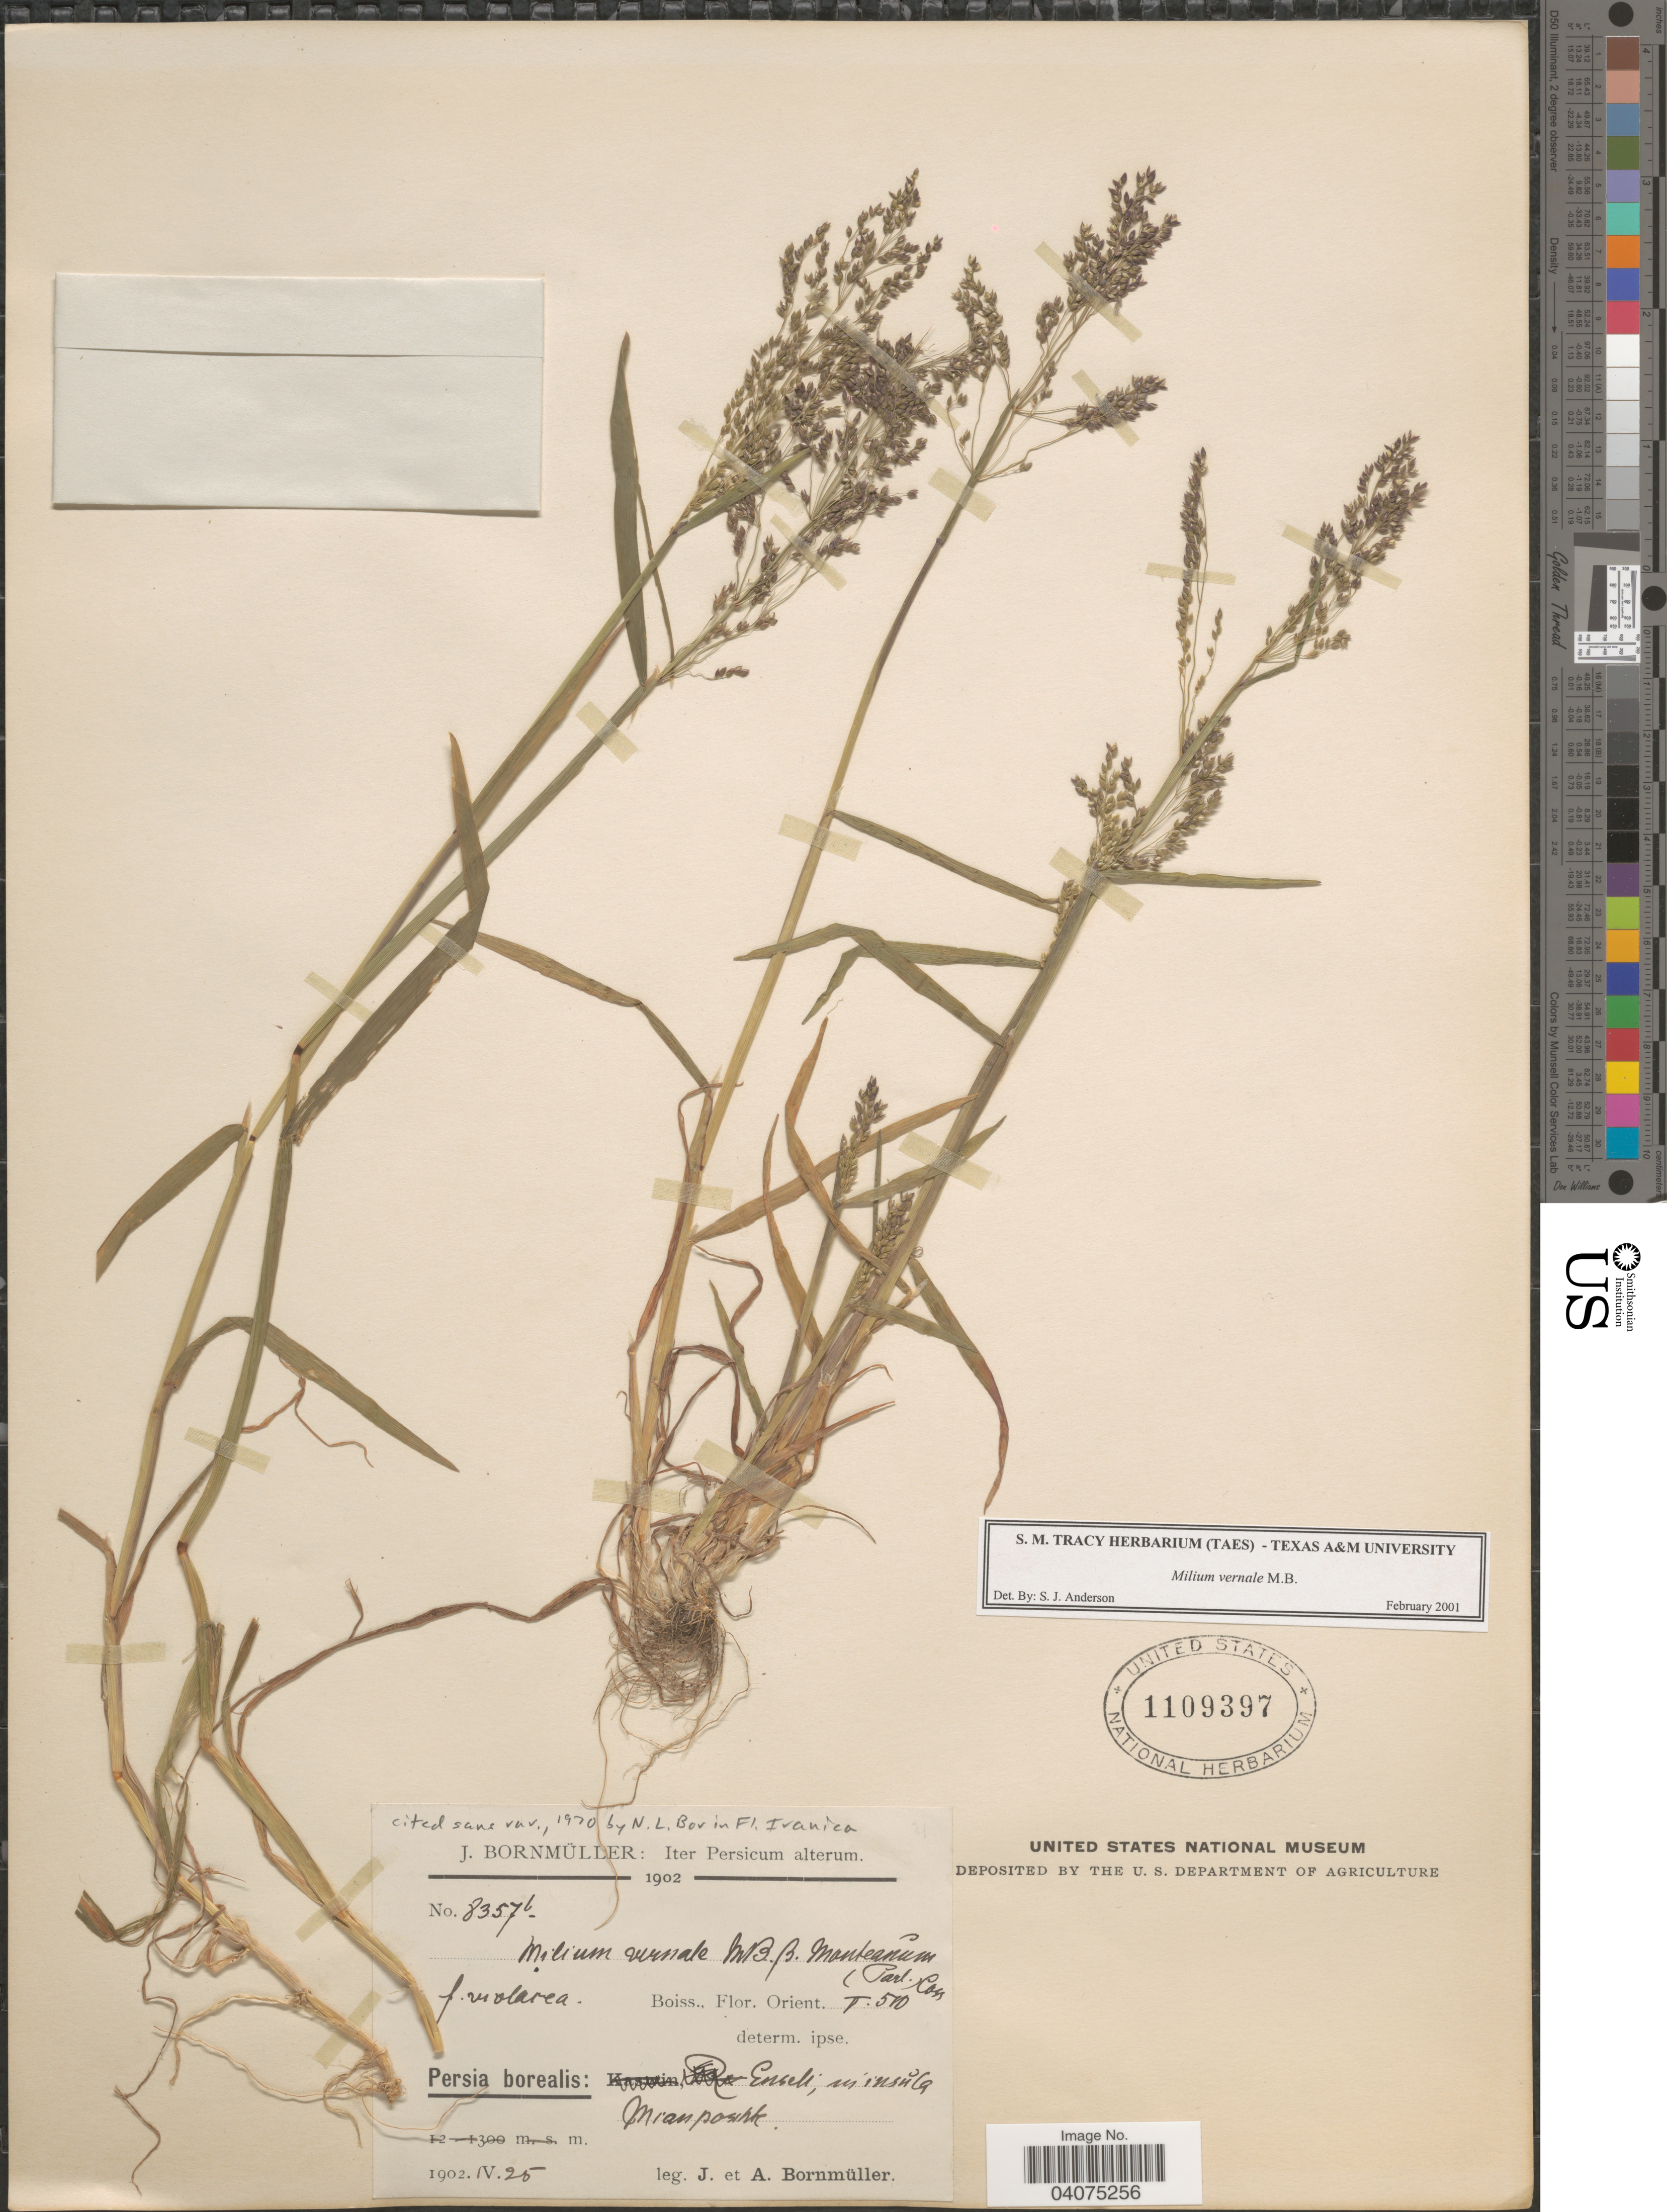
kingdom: Plantae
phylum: Tracheophyta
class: Liliopsida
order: Poales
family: Poaceae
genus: Milium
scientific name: Milium vernale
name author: M. Bieb.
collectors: J. Bornmüller & A. Bornmüller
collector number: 8357b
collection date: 1902-04-25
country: Iran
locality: Iter Persicum alterum. Persia borealis: Enseli, in insula Mianposiwle.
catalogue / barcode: US 1109397